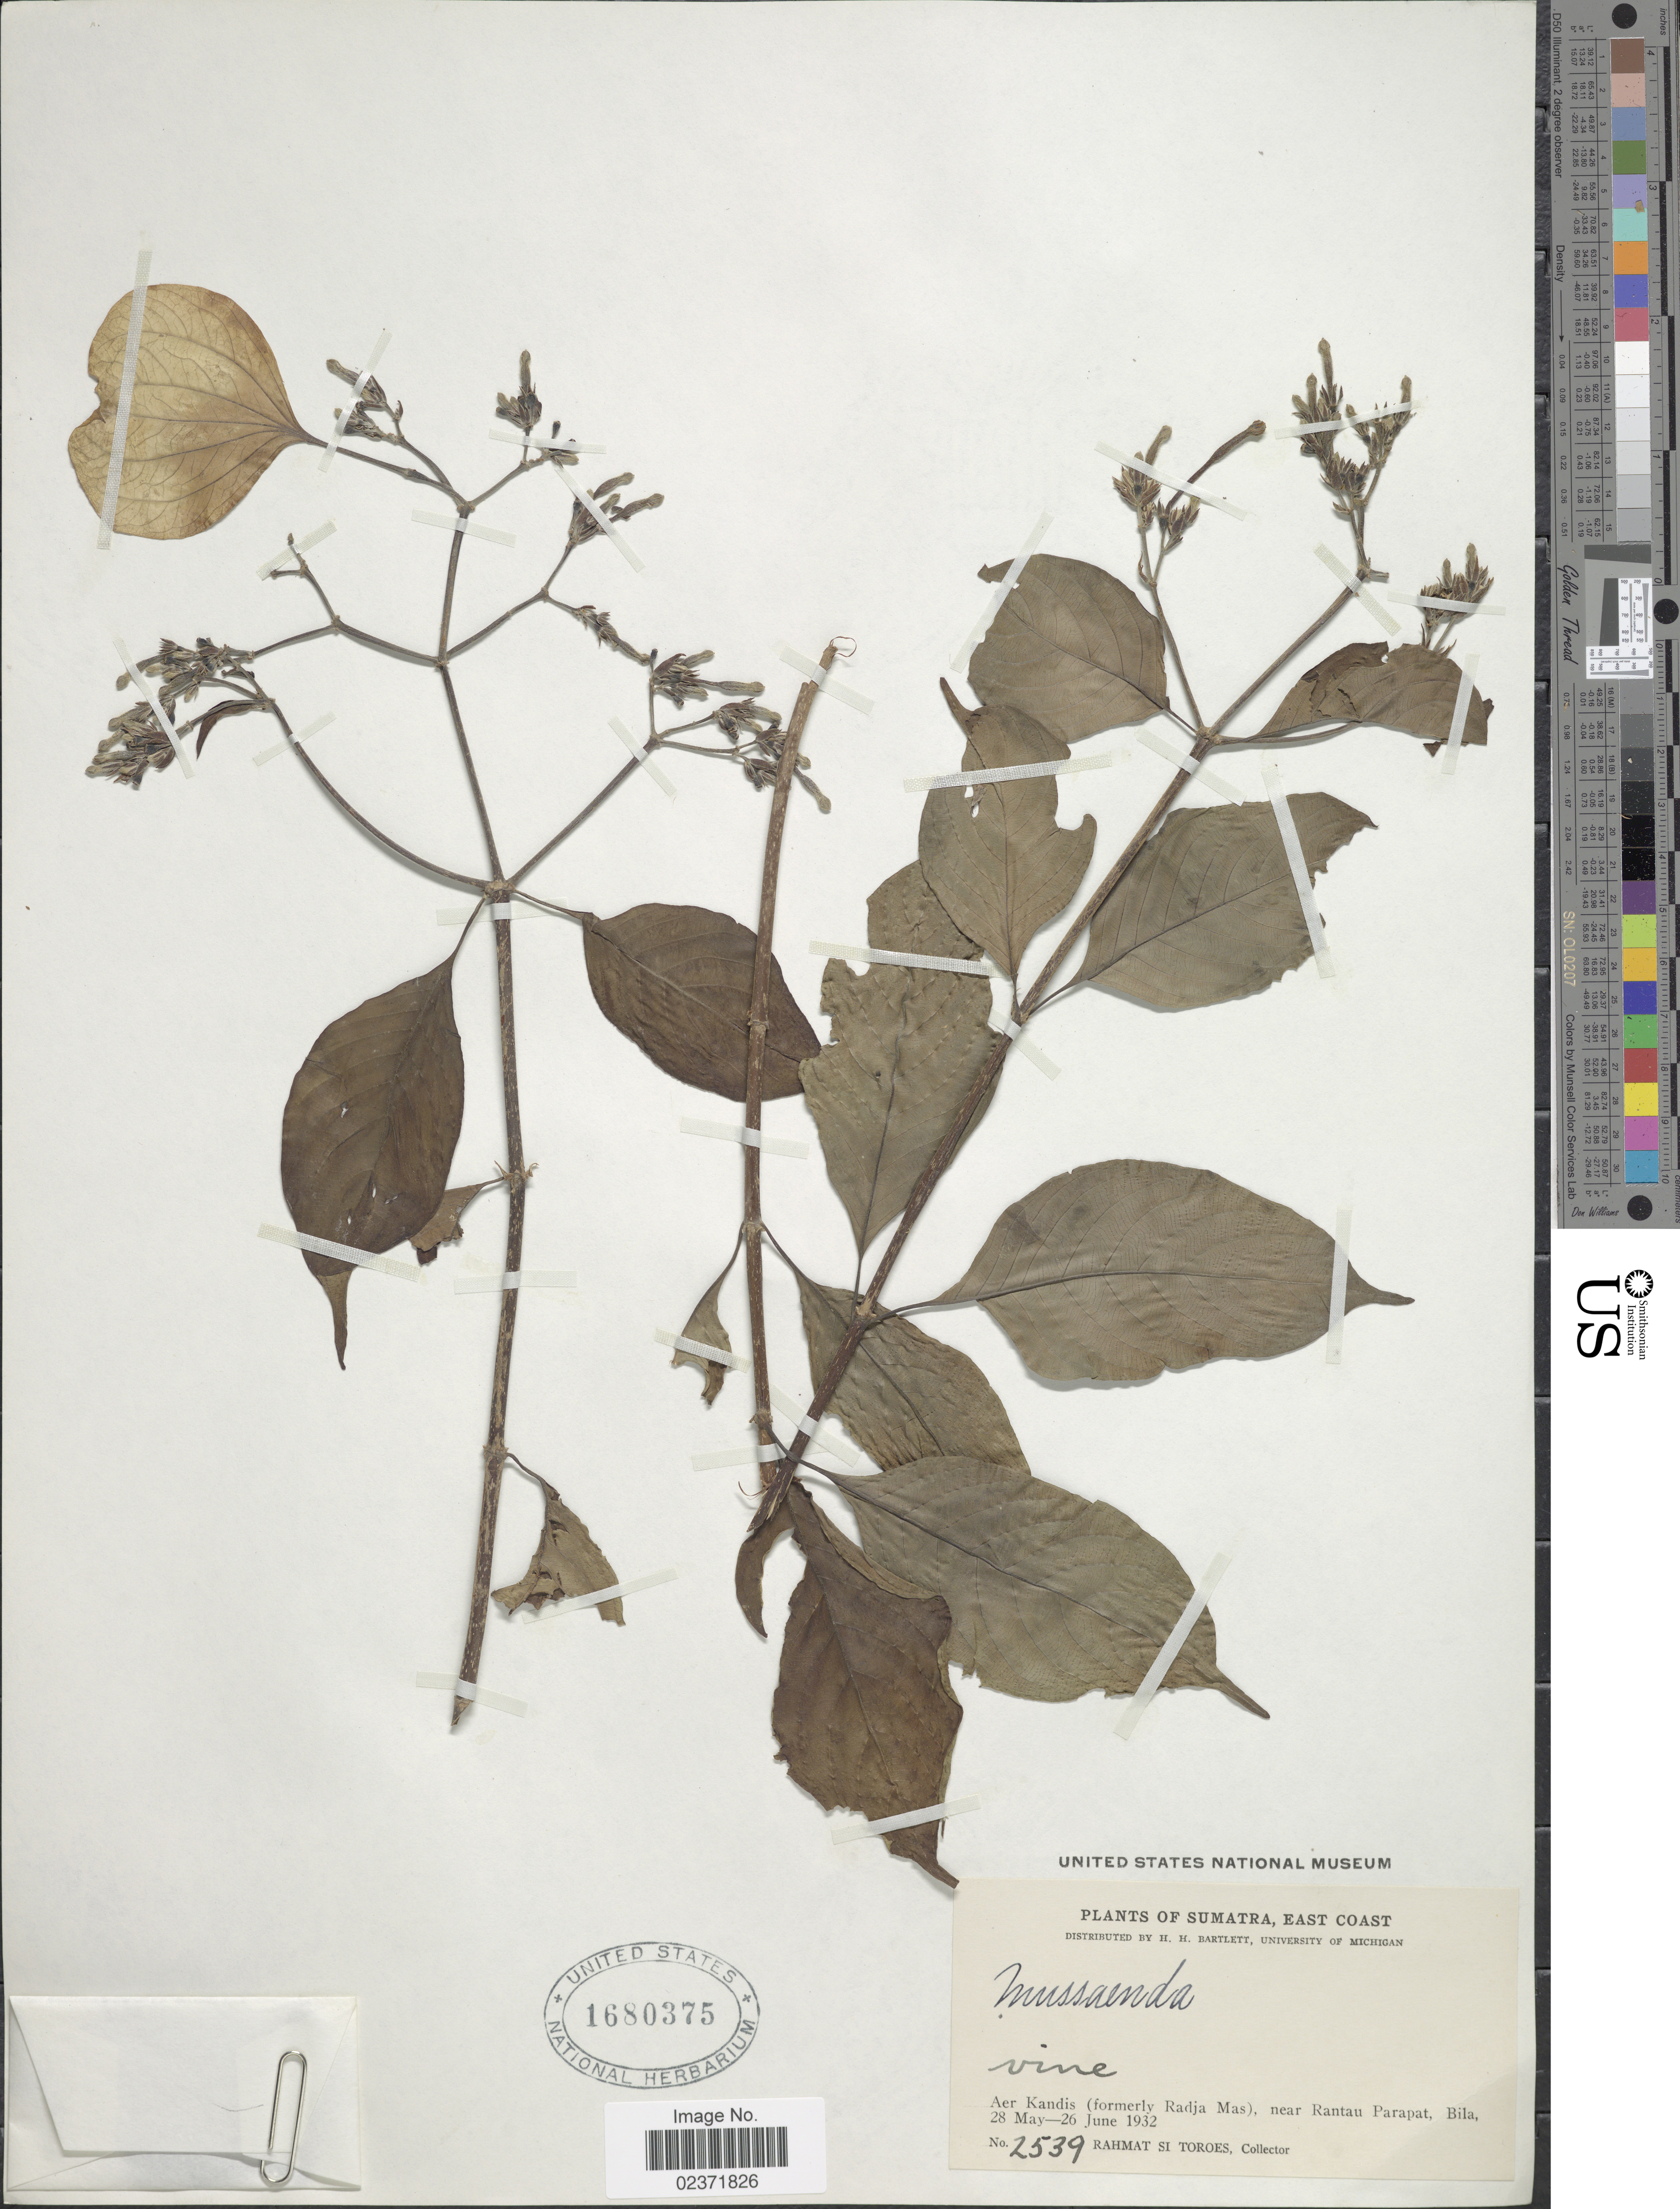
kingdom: Plantae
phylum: Tracheophyta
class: Magnoliopsida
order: Gentianales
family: Rubiaceae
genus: Mussaenda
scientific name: Mussaenda sp.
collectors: Rahmat Si Boeea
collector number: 2539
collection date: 1932-05-28/1932-06-26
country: Indonesia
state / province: Sumatra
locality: East Coast, Aer Kandis (formerly Radja Mas), near Rantau Parapat, Bila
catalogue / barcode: US 1680375